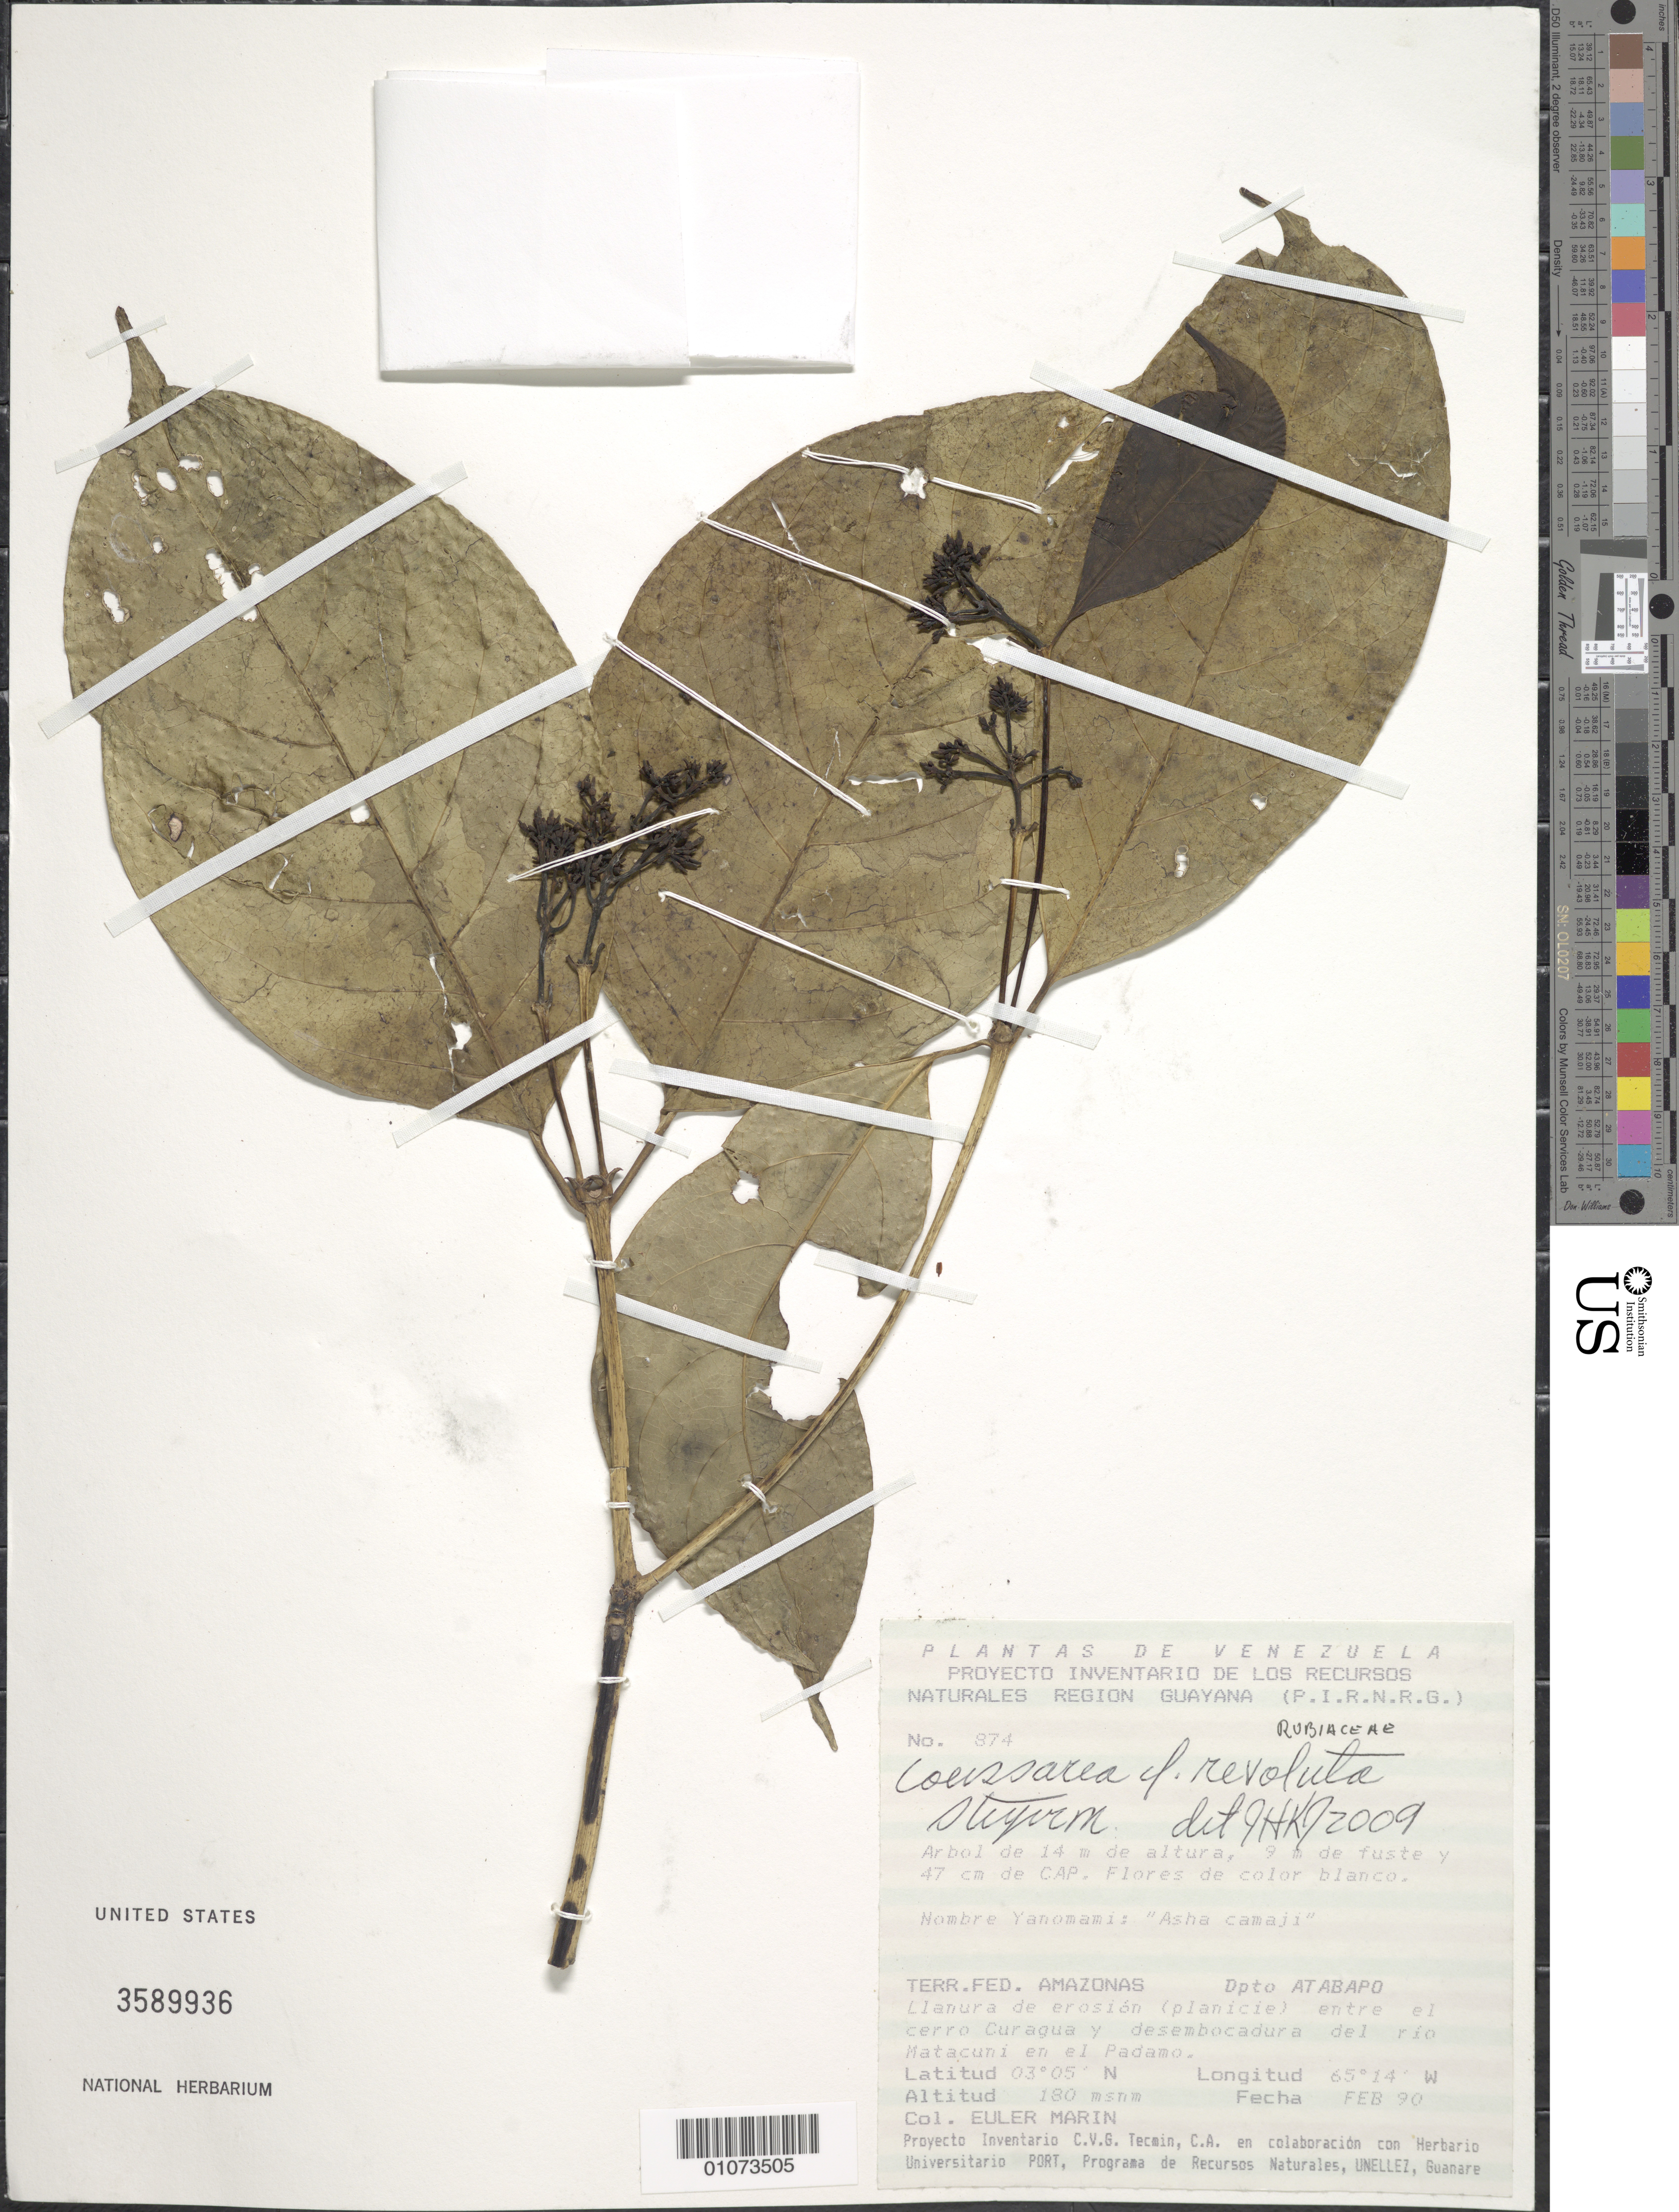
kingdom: Plantae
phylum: Tracheophyta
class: Magnoliopsida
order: Gentianales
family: Rubiaceae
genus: Coussarea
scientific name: Coussarea revoluta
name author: Steyerm.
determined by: Kirkbride, J. H.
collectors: E. Marin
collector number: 874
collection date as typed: Feb-90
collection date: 1990-02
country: Venezuela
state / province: Amazonas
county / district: Atabapo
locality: Cerro Curagua a desembocadura del río Matacuni en el río Padamo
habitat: Llanura de erosión (planicie)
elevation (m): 180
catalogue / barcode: US 3589936